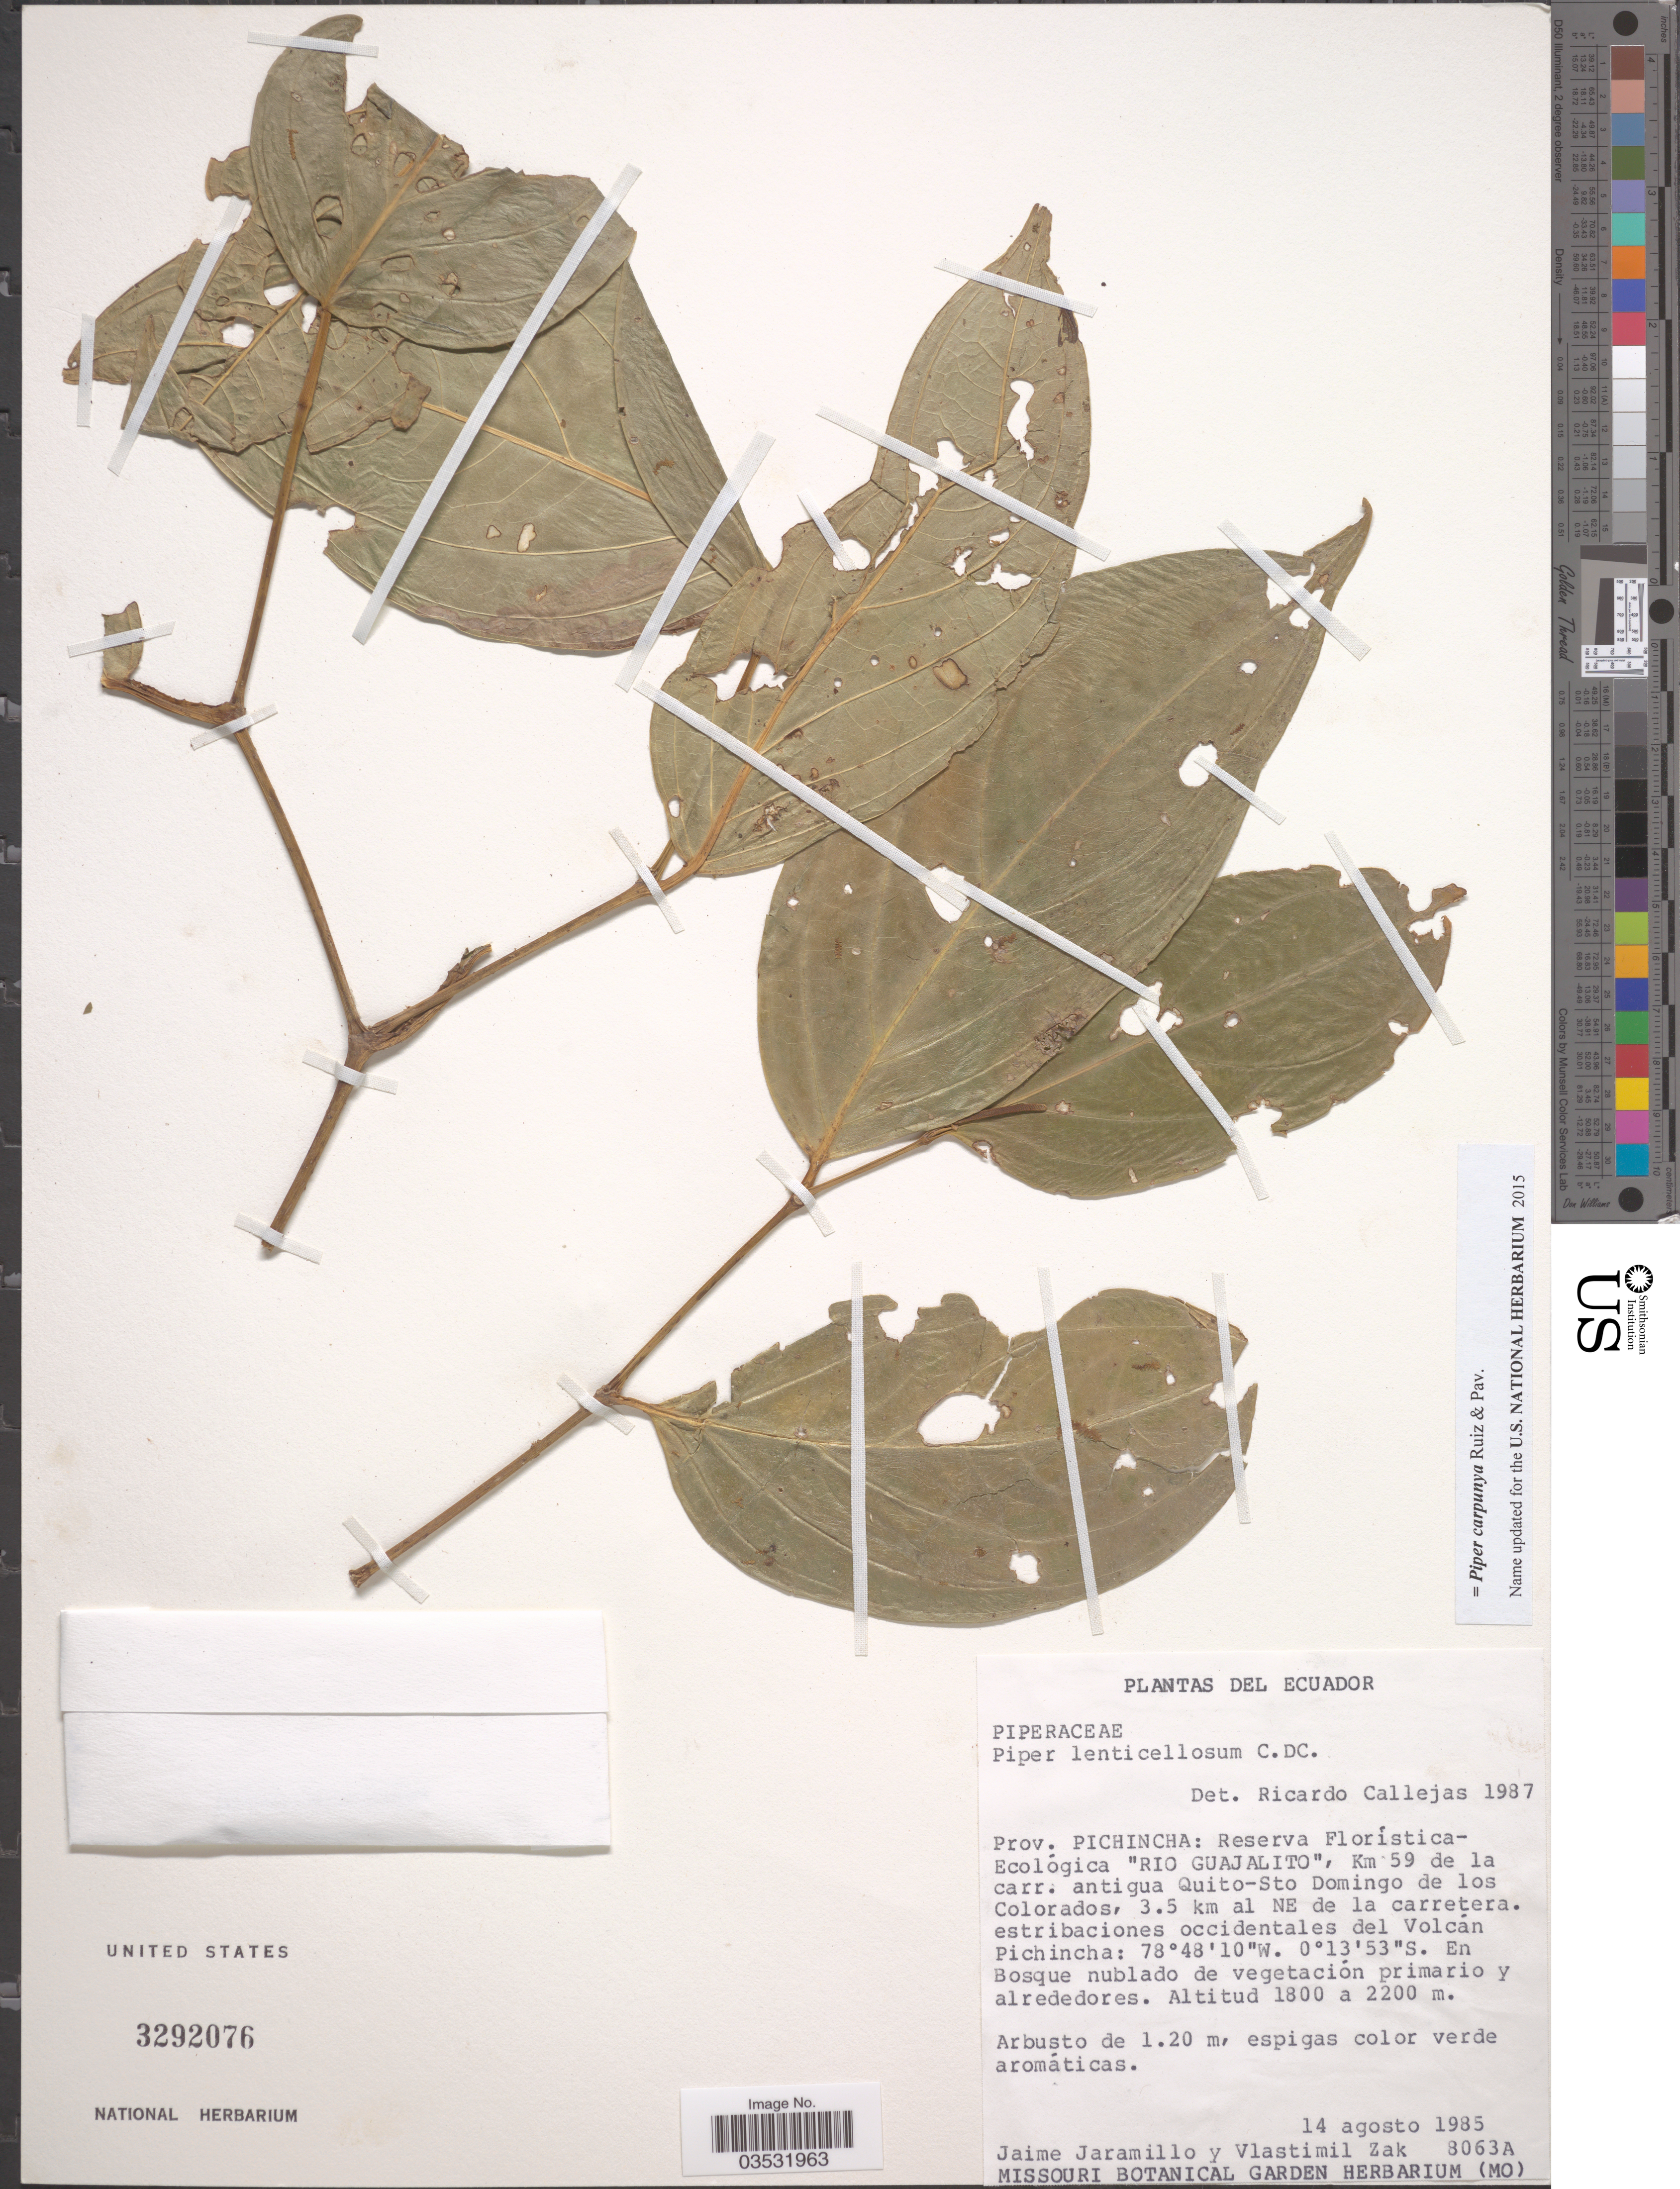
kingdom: Plantae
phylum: Tracheophyta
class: Magnoliopsida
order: Piperales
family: Piperaceae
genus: Piper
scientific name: Piper carpunya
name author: Ruiz & Pav.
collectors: J. Jaramillo & V. Zak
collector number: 8063A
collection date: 1985-08-14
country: Ecuador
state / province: Pichincha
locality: Reserva Florística-Ecológica 'Rio Guajalito', Km 59 de la carr. antigua Quito-Sto Domingo de los Colorados, 3.5 km al NE de la carretera. Estribaciones occidentales del Volcán Pichincha.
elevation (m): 1800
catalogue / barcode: US 3292076